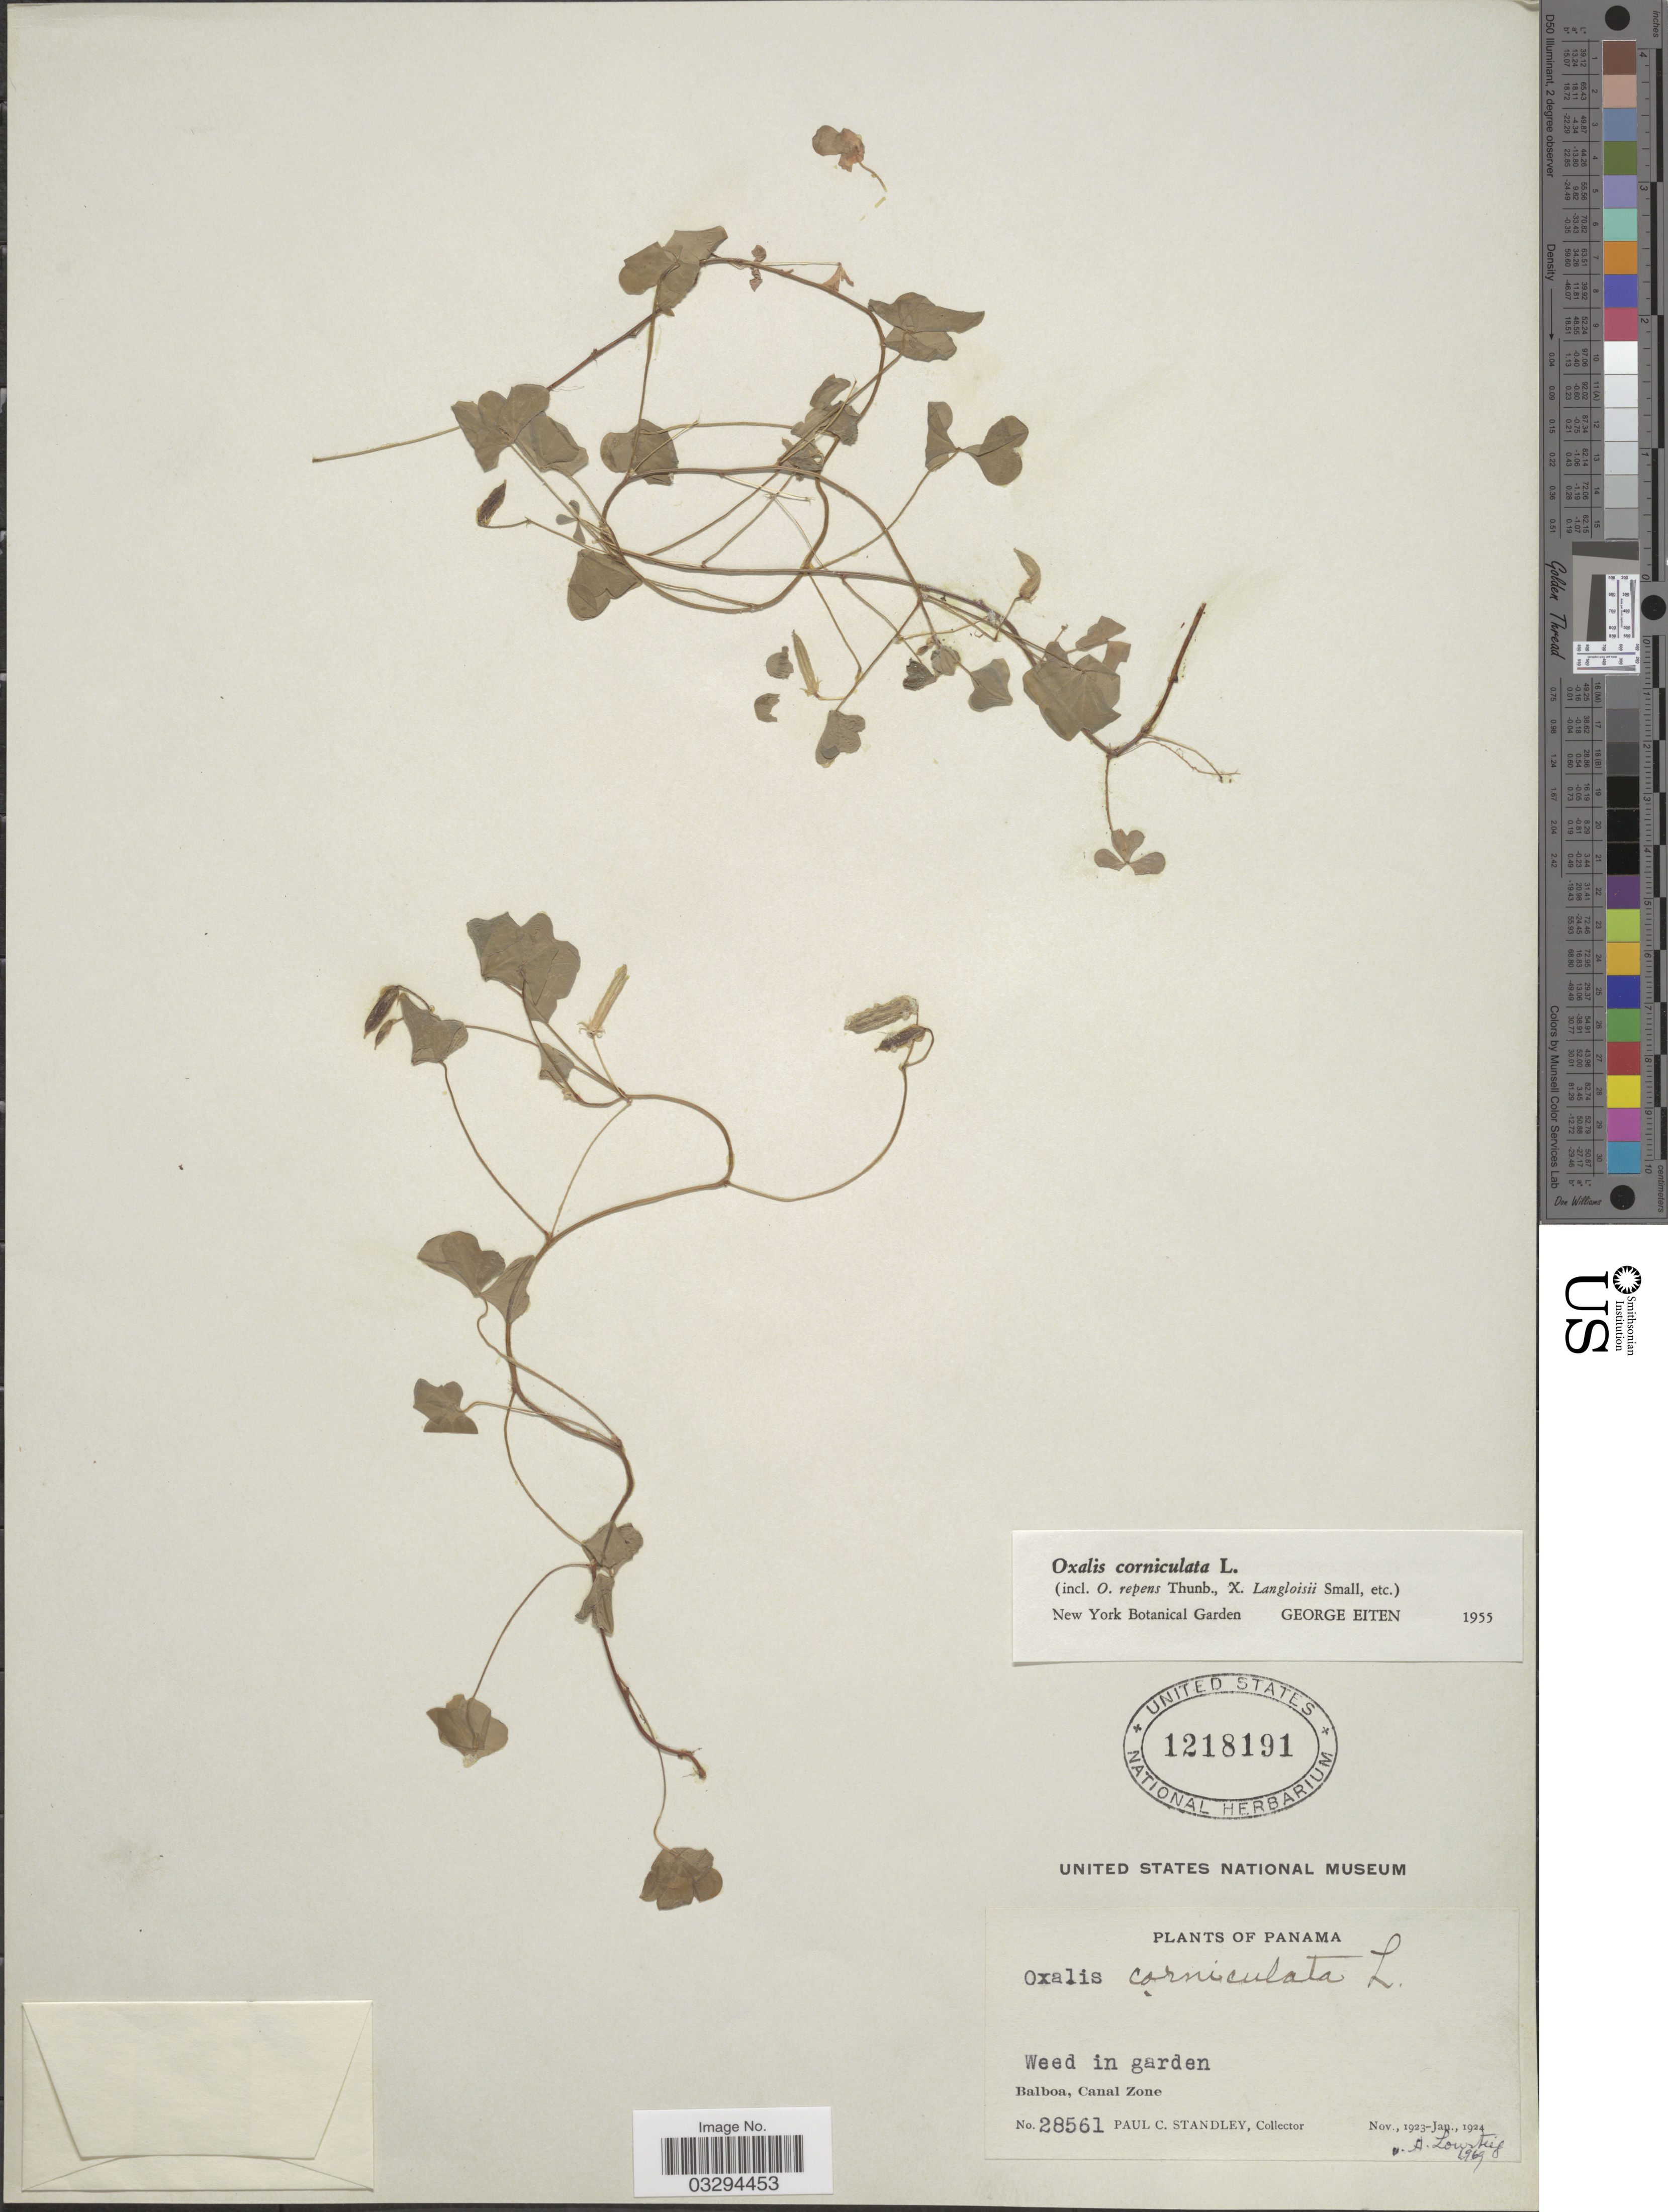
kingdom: Plantae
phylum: Tracheophyta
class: Magnoliopsida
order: Oxalidales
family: Oxalidaceae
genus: Oxalis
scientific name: Oxalis corniculata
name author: L.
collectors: P. C. Standley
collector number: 28561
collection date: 1923-11/1924-01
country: Panama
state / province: Colón / Panamá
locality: Weed in garden, Balboa, Canal Zone.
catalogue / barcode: US 1218191